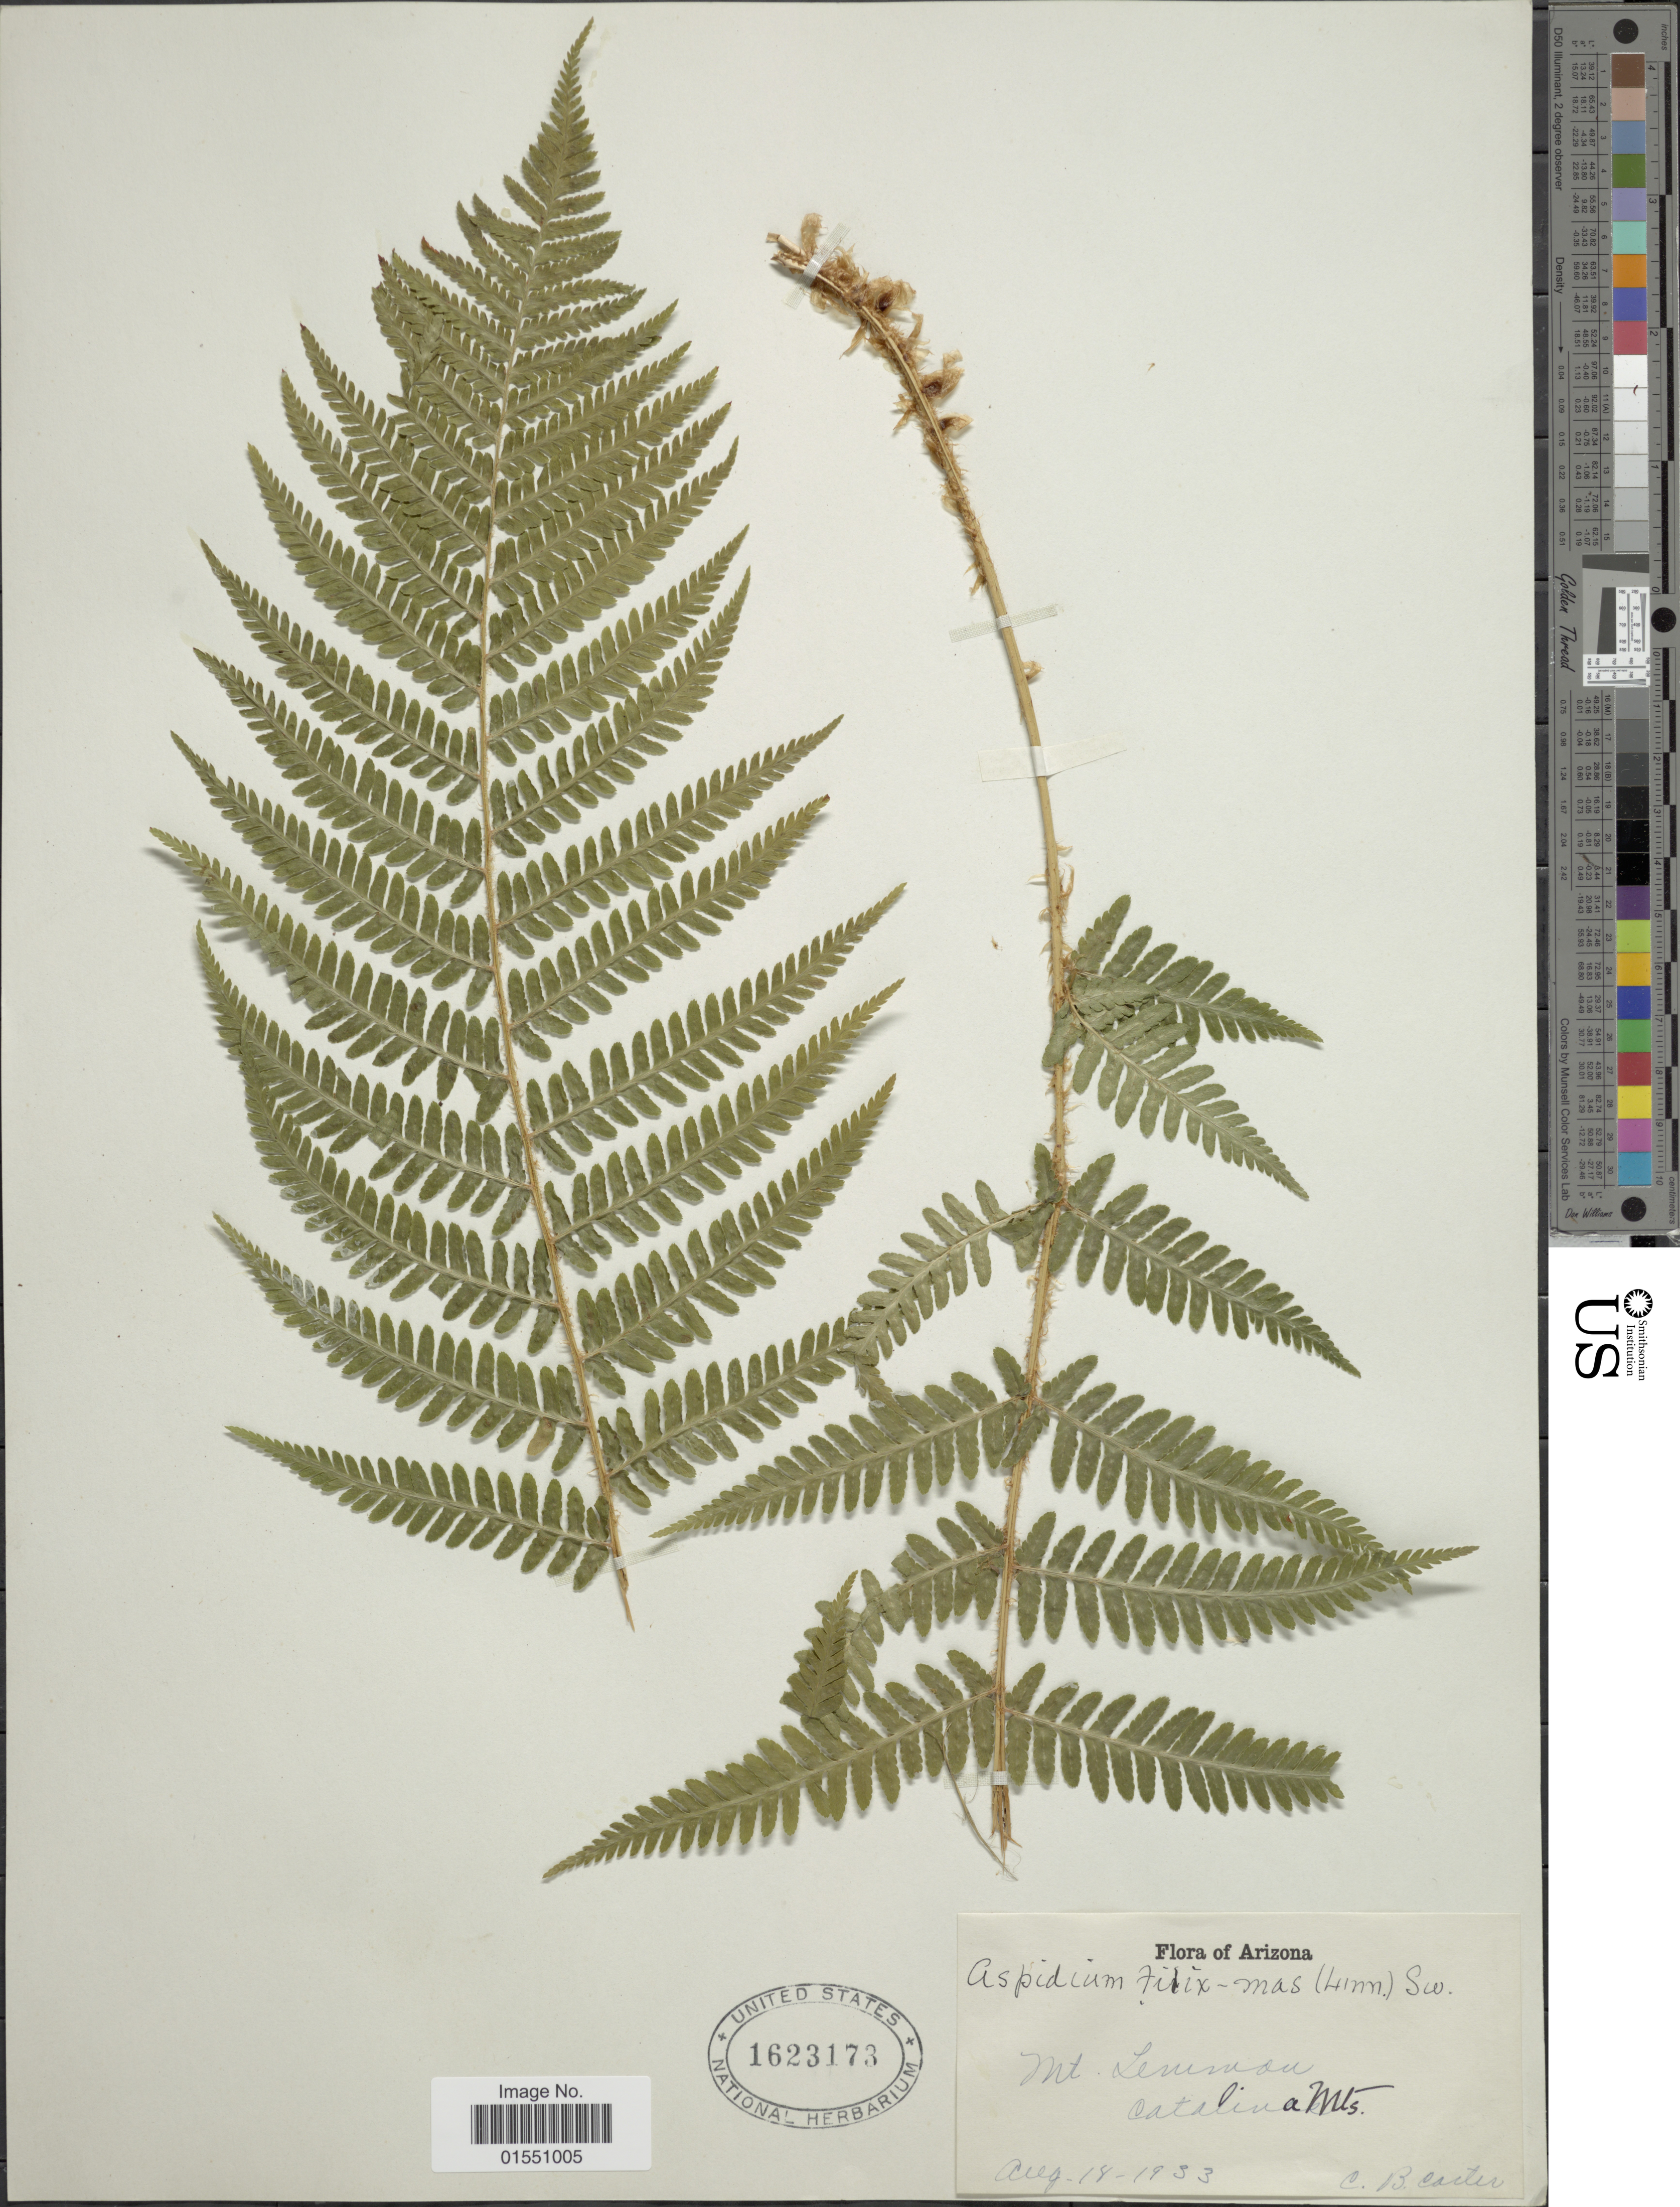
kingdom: Plantae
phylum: Tracheophyta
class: Polypodiopsida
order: Polypodiales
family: Dryopteridaceae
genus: Dryopteris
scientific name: Dryopteris filix-mas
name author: (L.) Schott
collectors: C. B. Carter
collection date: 1933-08-14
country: United States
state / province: Arizona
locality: Mt. Lemmon. Catalina Mts.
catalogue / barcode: US 1623173